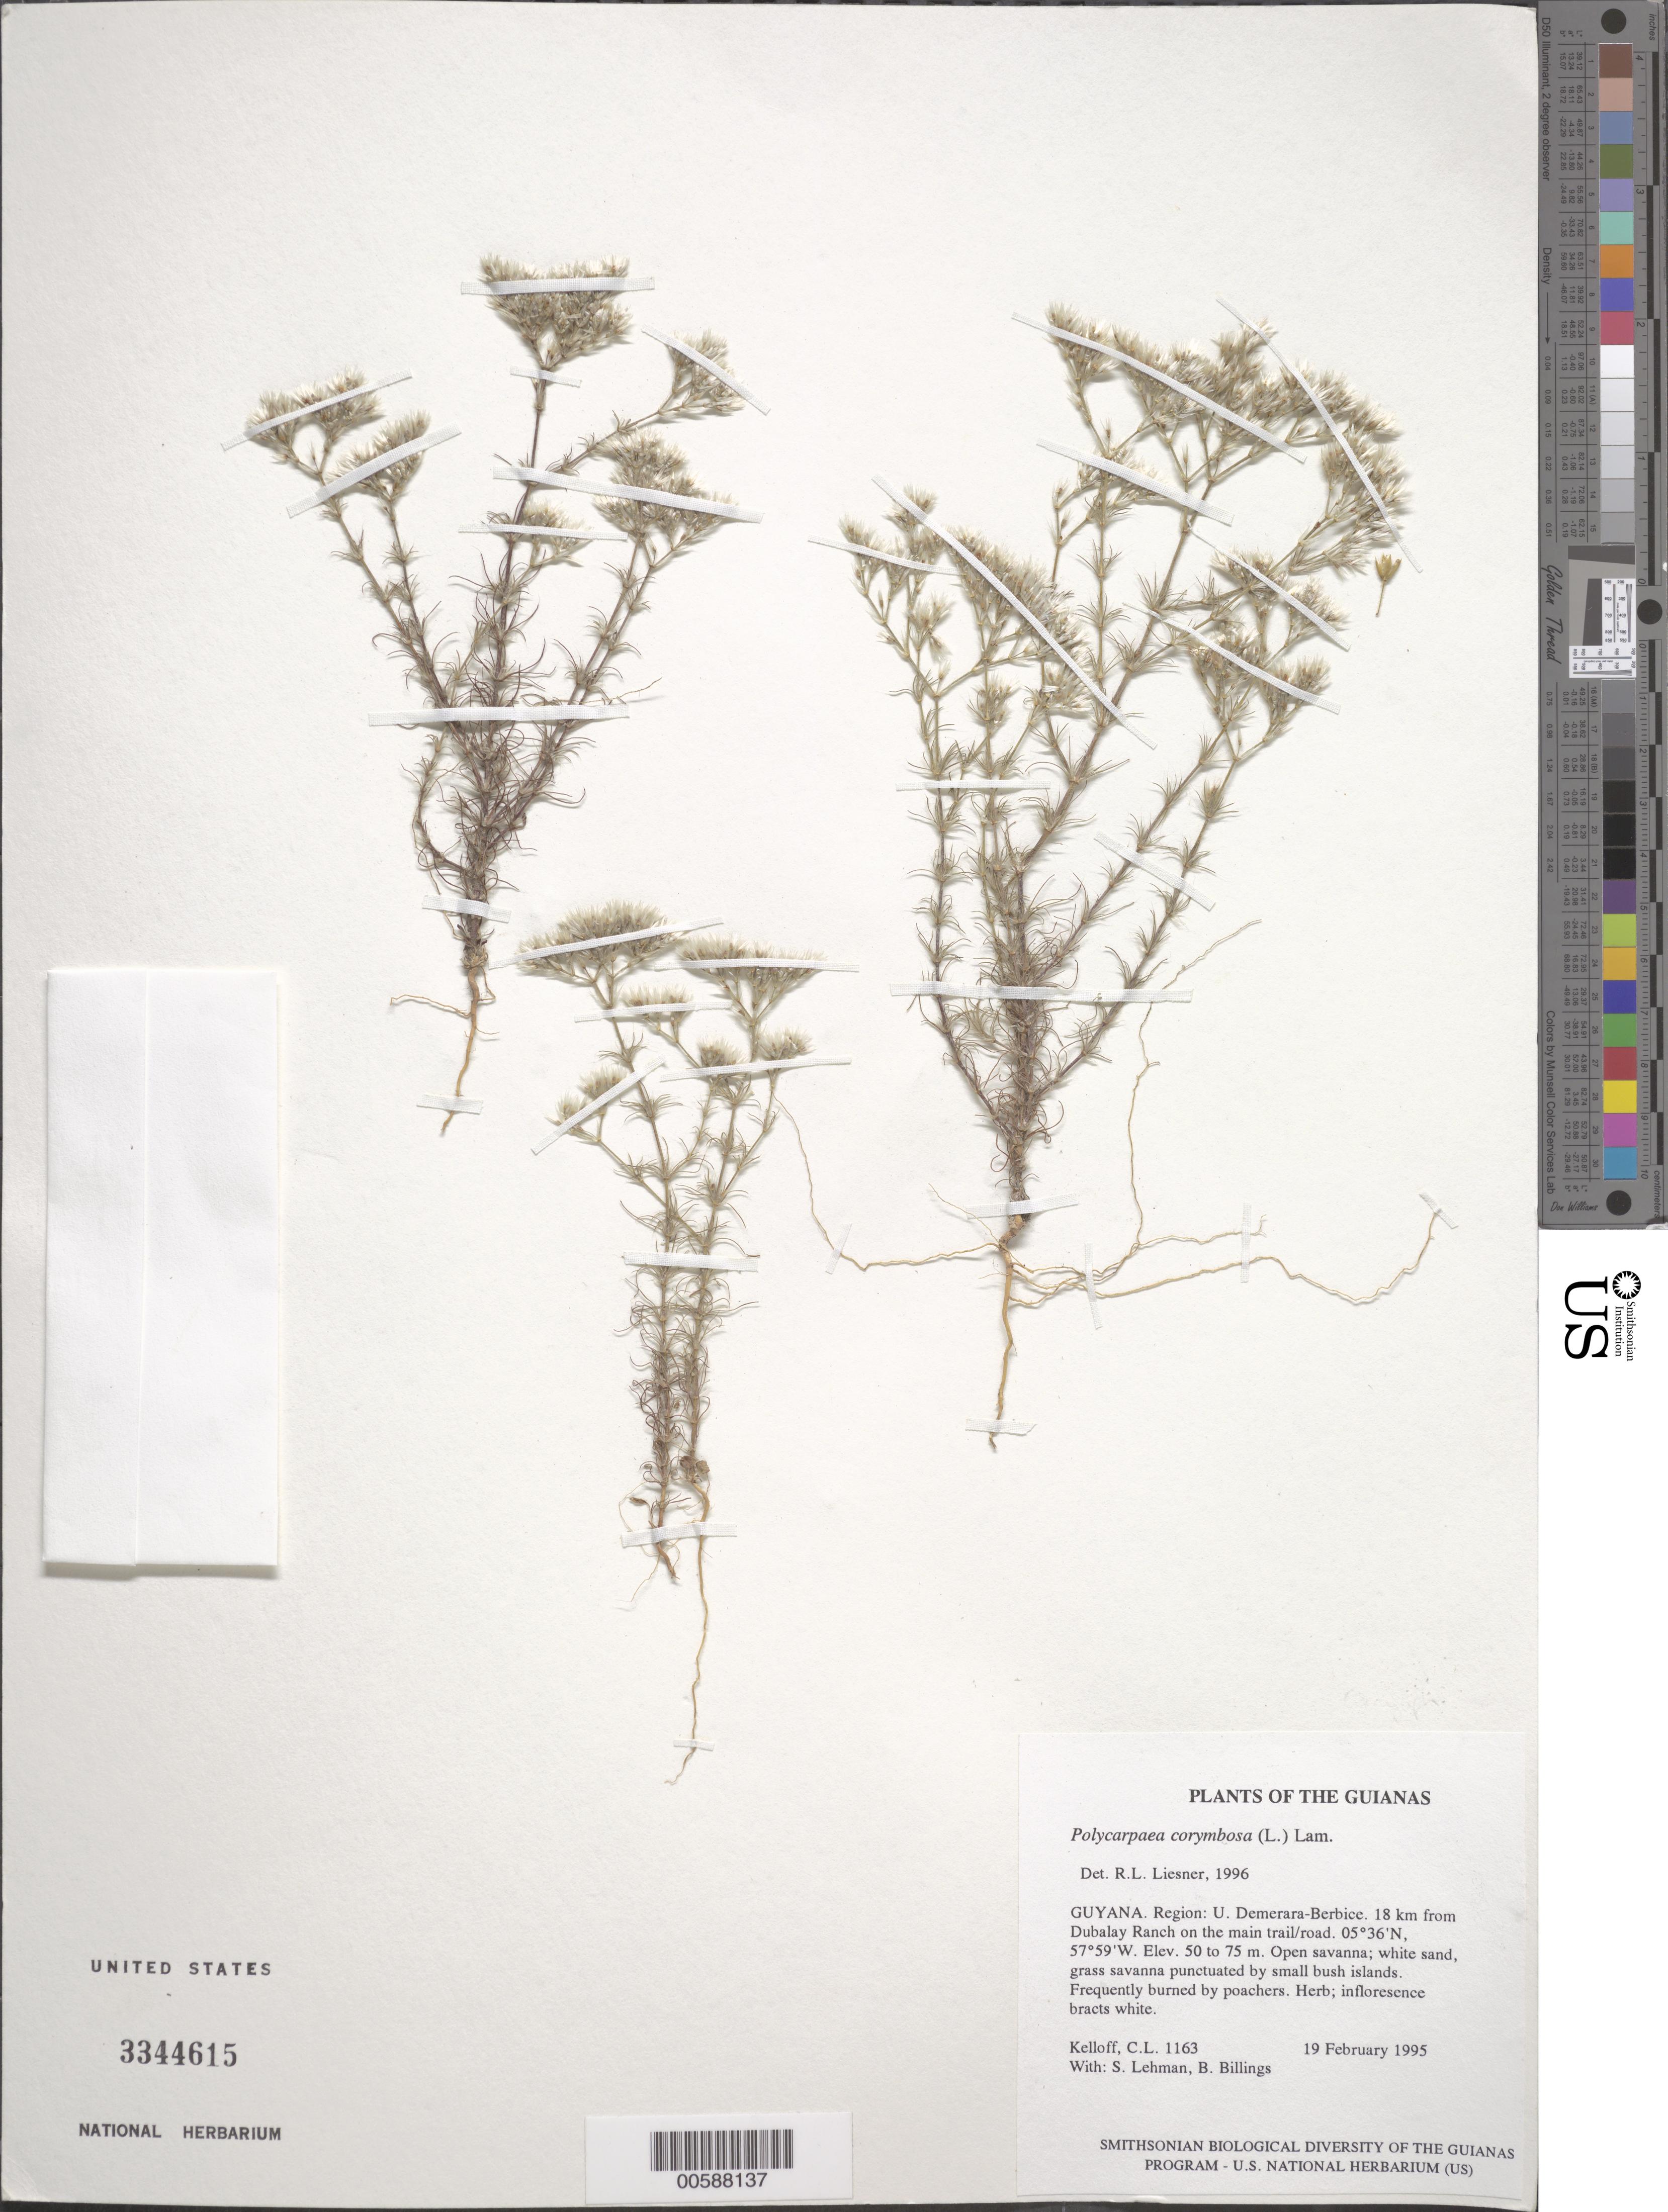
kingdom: Plantae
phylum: Tracheophyta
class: Magnoliopsida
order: Caryophyllales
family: Caryophyllaceae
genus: Polycarpaea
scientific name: Polycarpaea corymbosa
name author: (L.) Lam.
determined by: Liesner, R. L.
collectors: C. L. Kelloff, S. Lehman & B. Billings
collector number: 1163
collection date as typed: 19 February 1995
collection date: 1995-02-19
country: Guyana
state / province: U. Demerara-Berbice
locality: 18 km from Dubalay Ranch on the main trail/road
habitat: Open savanna; white sand, grass savanna punctuated by small bush islands. Frequently burned by poachers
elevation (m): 50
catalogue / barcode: US 3344615